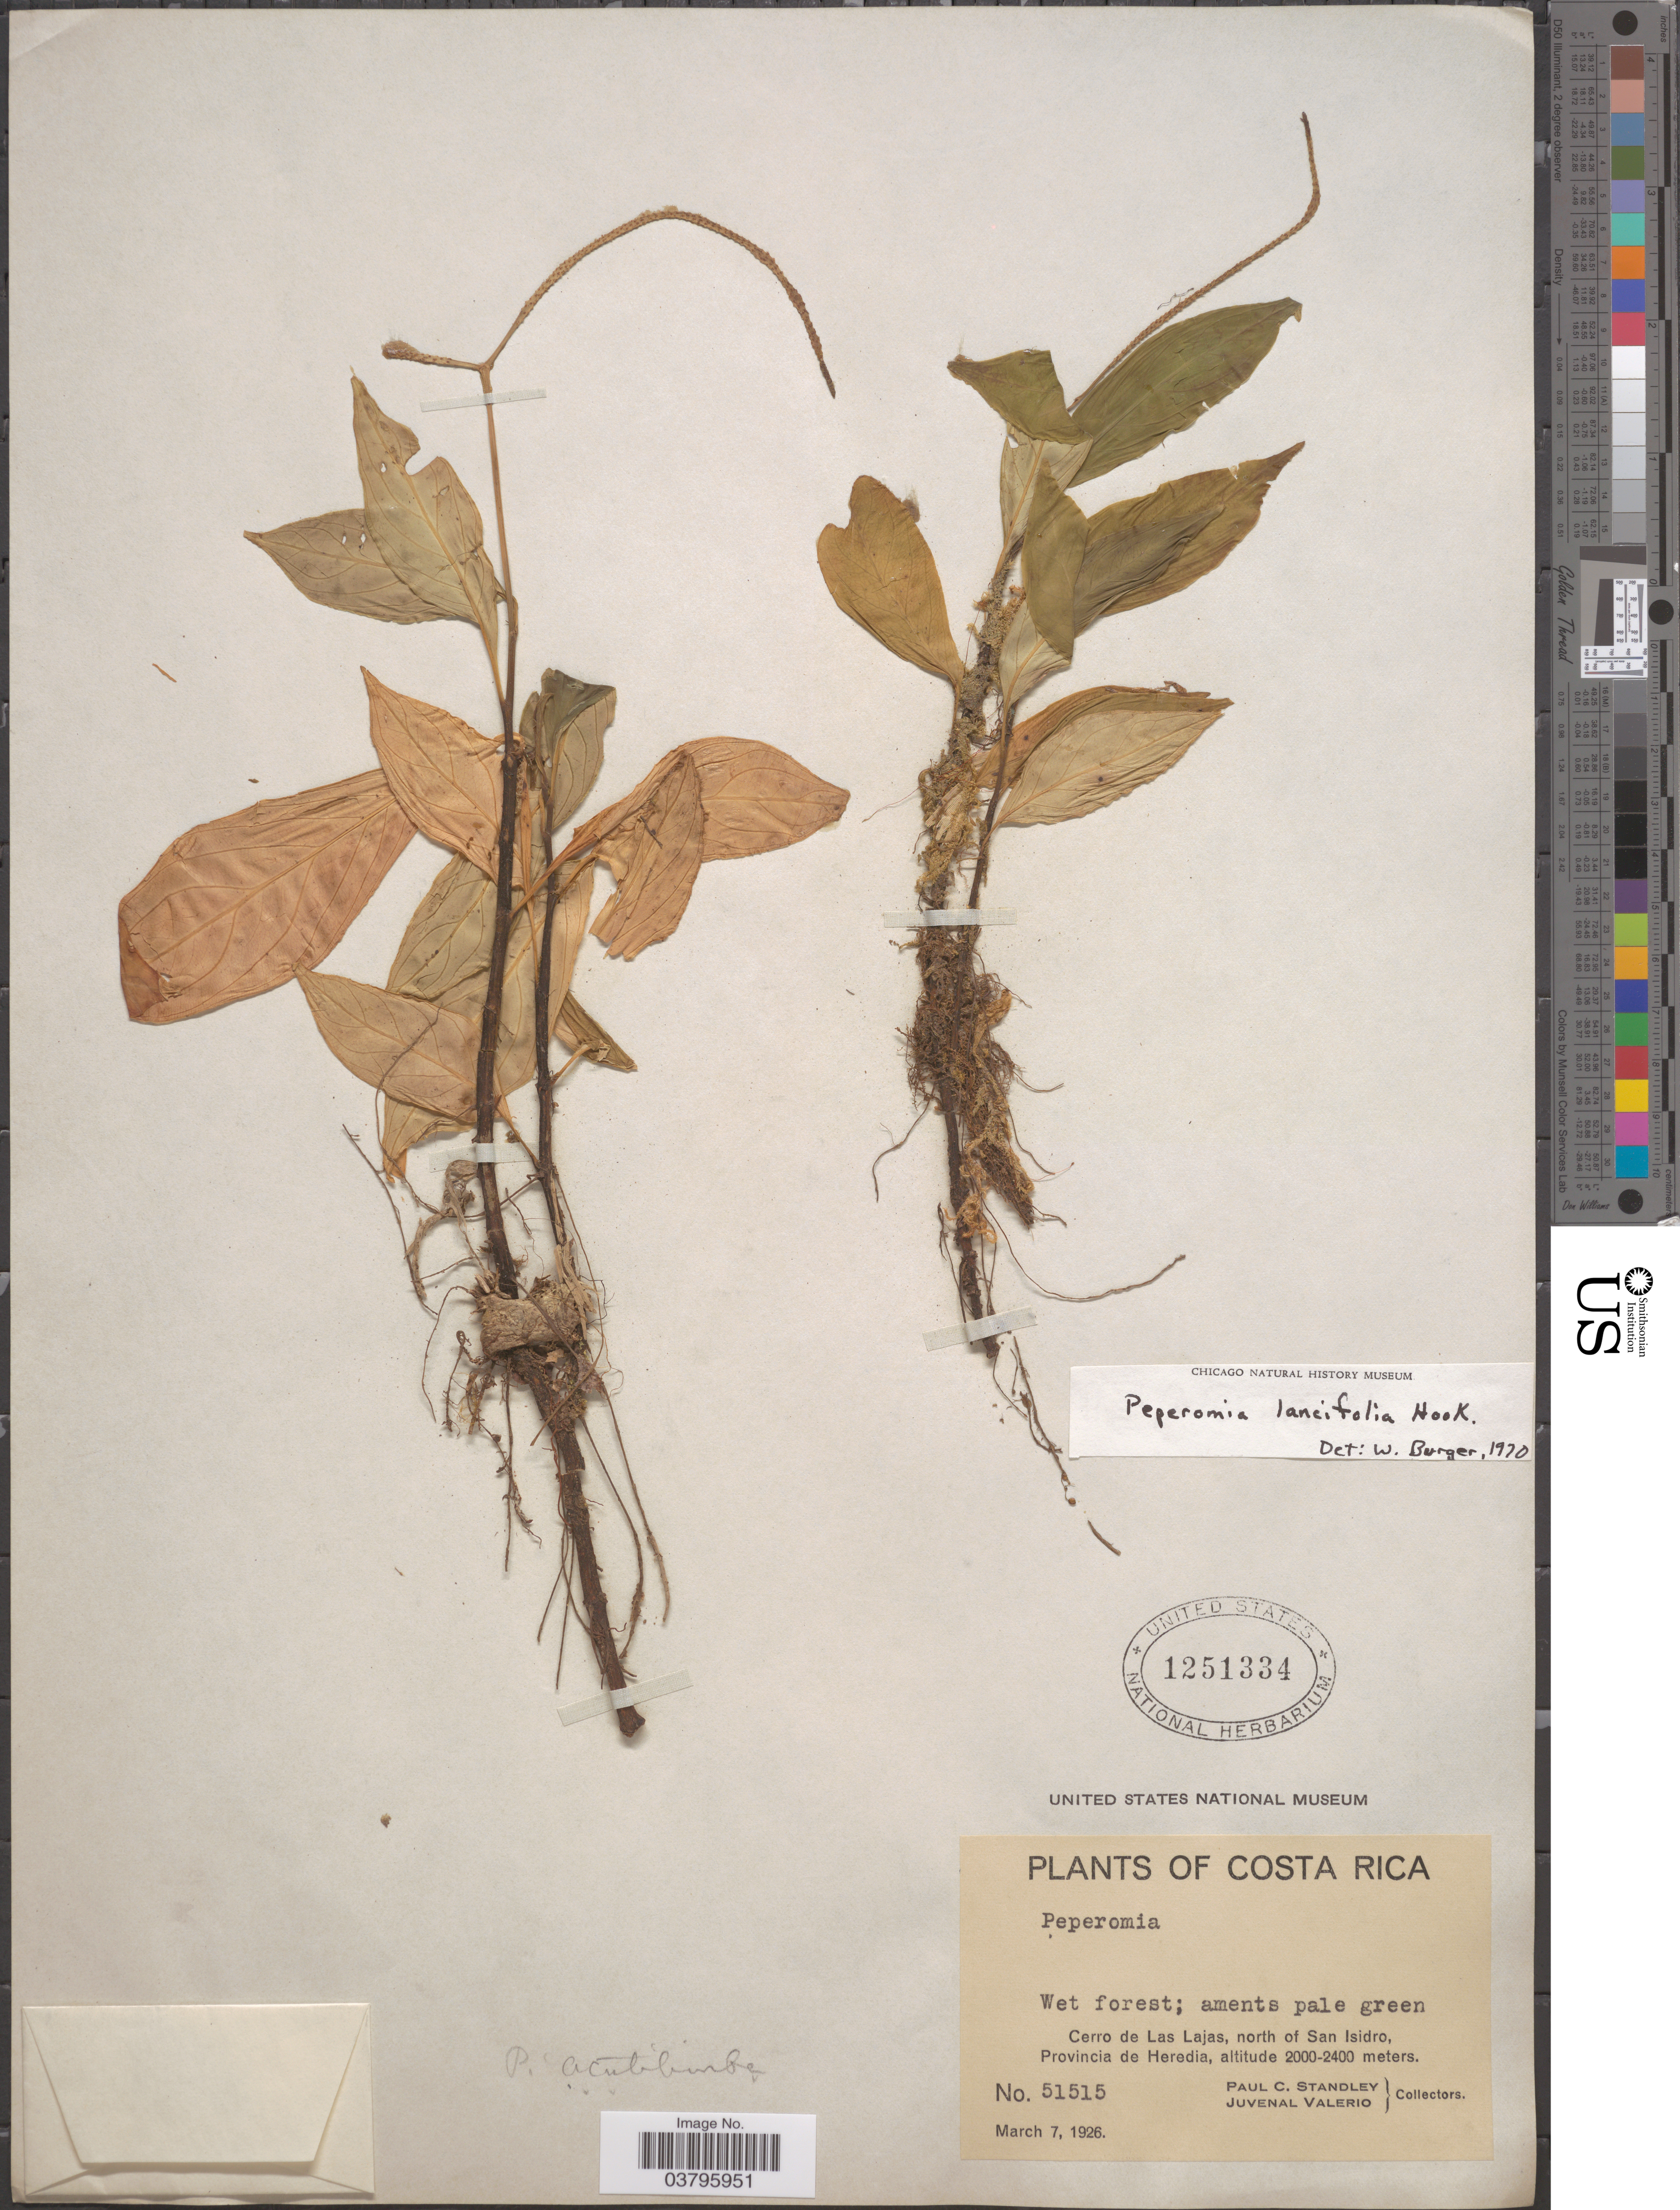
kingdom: Plantae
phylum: Tracheophyta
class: Magnoliopsida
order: Piperales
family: Piperaceae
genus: Peperomia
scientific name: Peperomia lancifolia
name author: Hook.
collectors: P. C. Standley & J. Valerio R.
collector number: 51515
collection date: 1926-03-07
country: Costa Rica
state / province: Heredia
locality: Cerro de Las Lajas, north of San Isidro.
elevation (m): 2000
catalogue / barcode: US 1251334